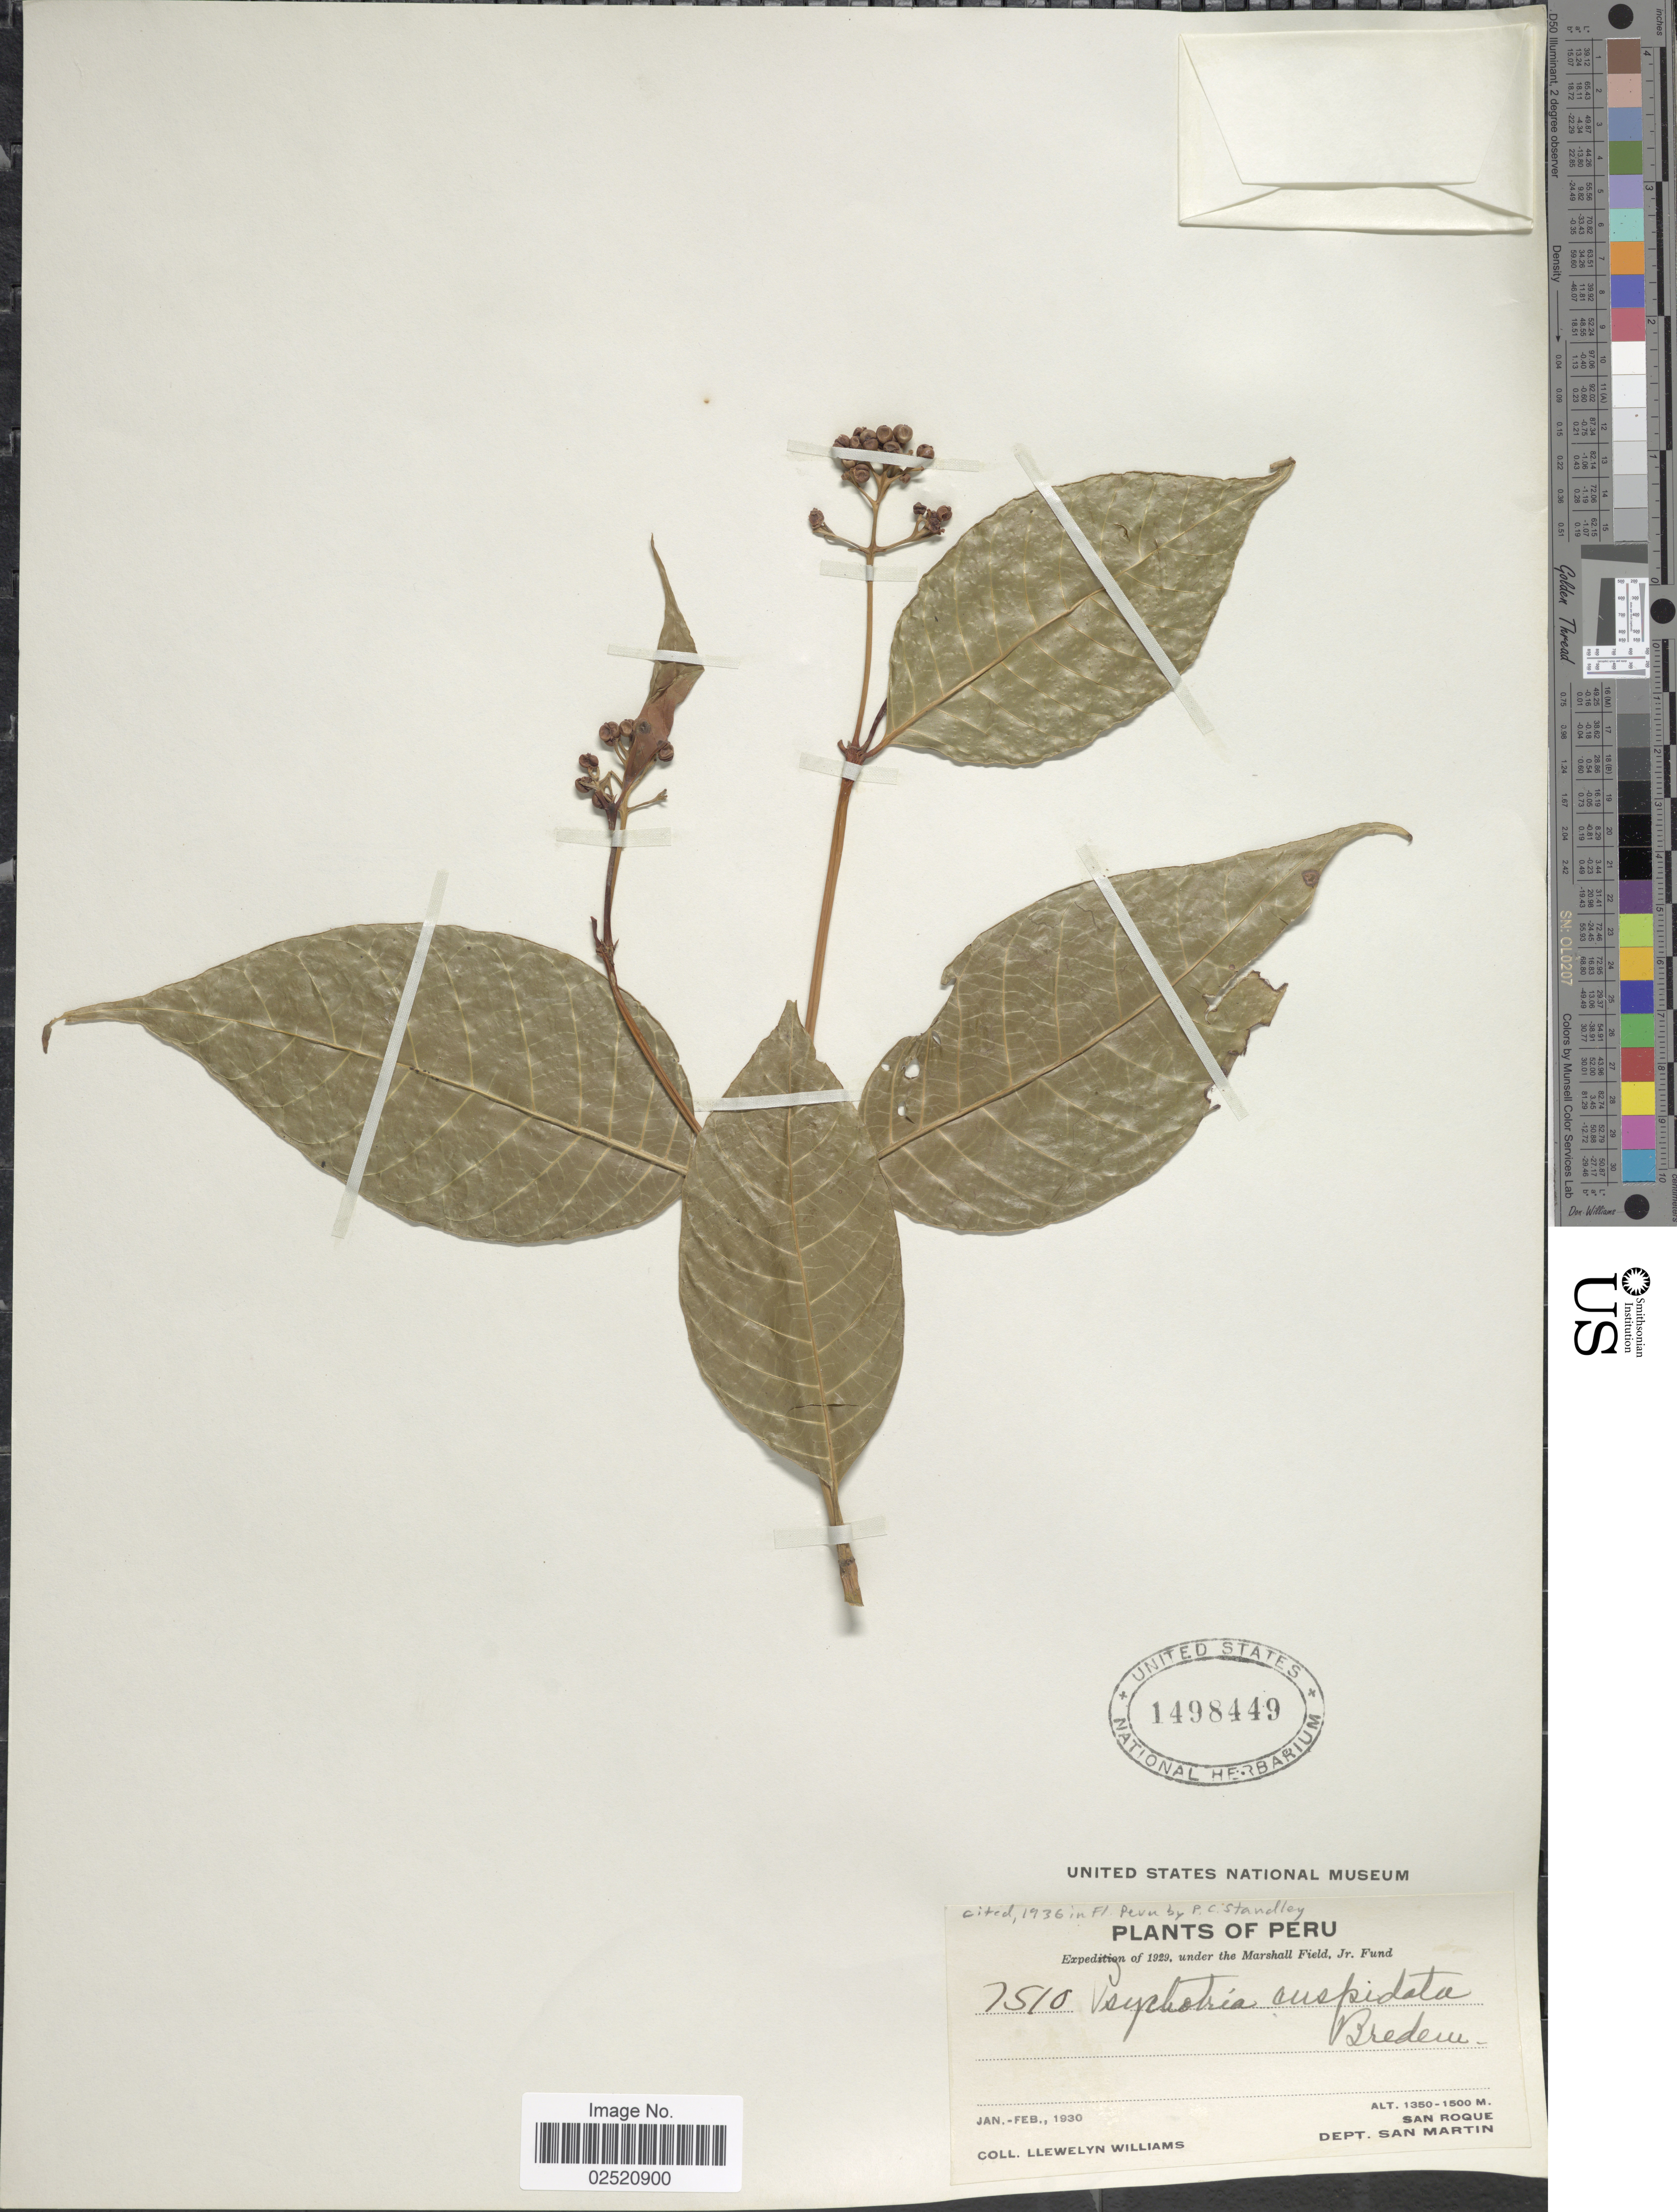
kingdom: Plantae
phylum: Tracheophyta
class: Magnoliopsida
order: Gentianales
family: Rubiaceae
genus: Psychotria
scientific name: Psychotria acuminata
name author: Benth.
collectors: Ll. Williams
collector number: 7510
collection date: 1930-01/1930-02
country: Peru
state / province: San Martín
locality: San Roque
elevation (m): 1350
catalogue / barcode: US 1498449